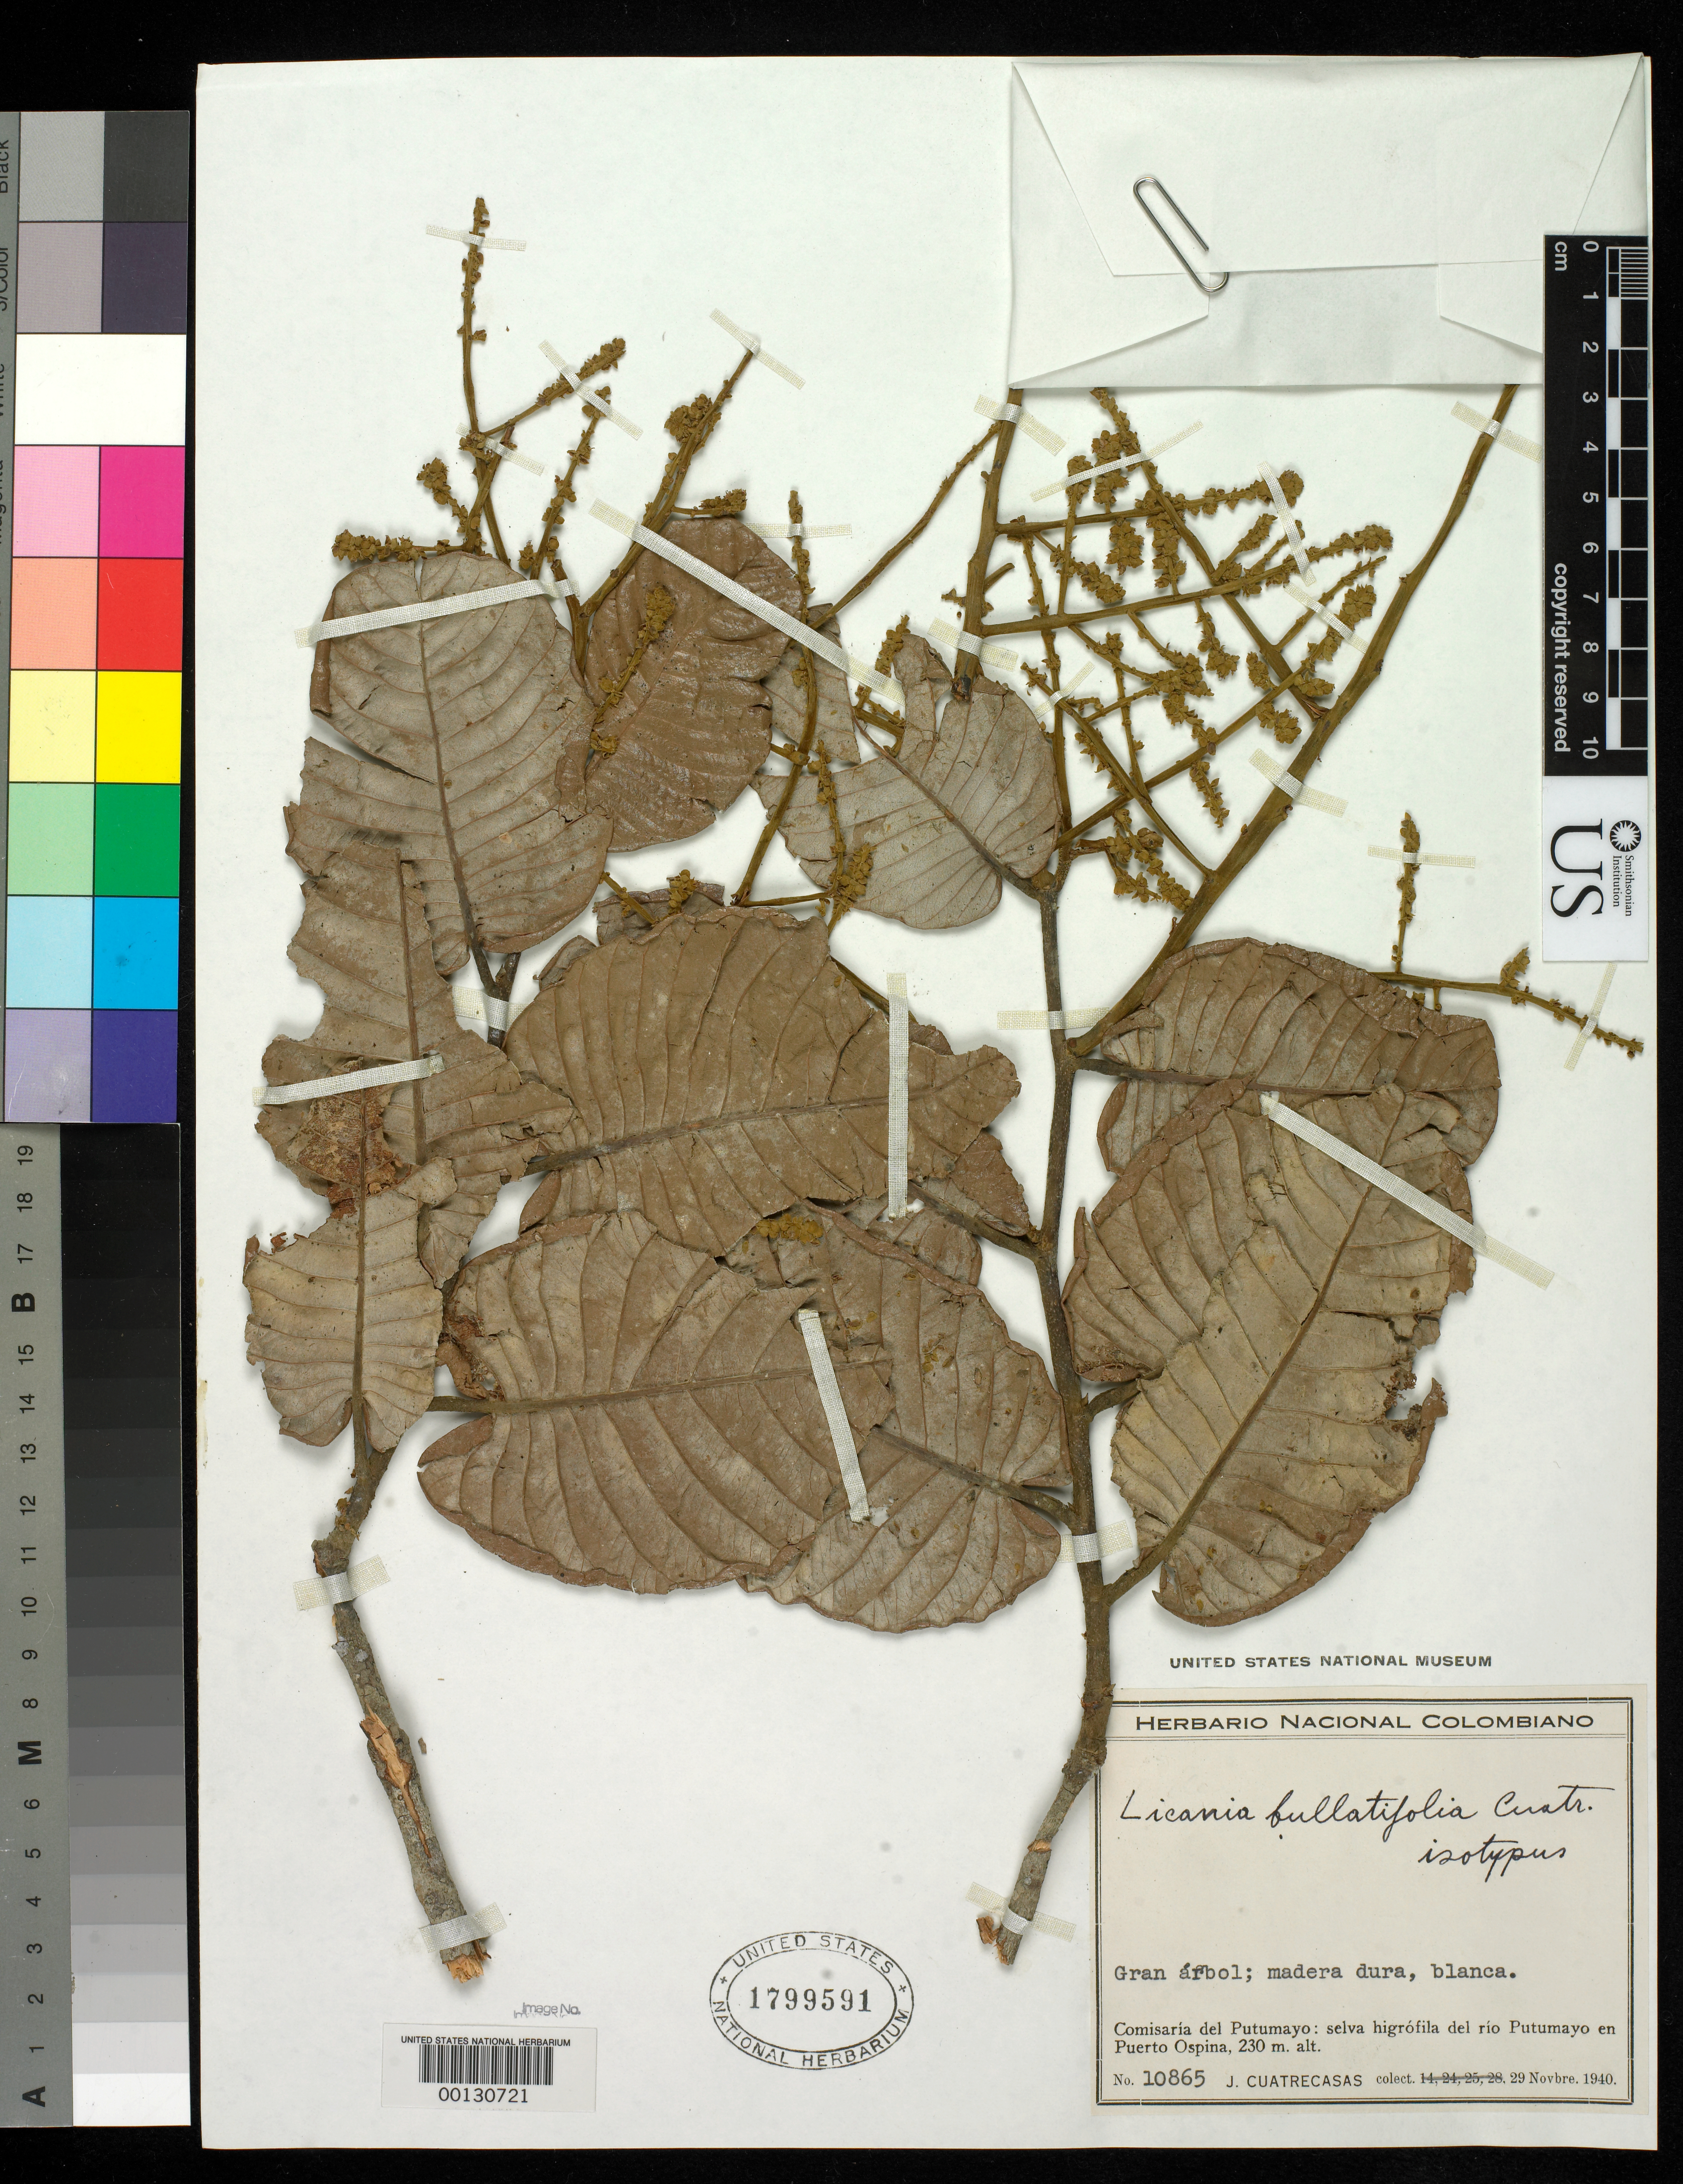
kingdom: Plantae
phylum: Tracheophyta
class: Magnoliopsida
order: Malpighiales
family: Chrysobalanaceae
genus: Licania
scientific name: Licania bullatifolia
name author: Cuatrec.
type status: Isotype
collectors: J. Cuatrecasas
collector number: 10865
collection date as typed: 29 Nov 1940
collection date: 1940-11-29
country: Colombia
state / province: Putumayo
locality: Rio Putumayo en Puerto Ospina.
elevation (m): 230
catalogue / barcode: US 1799591